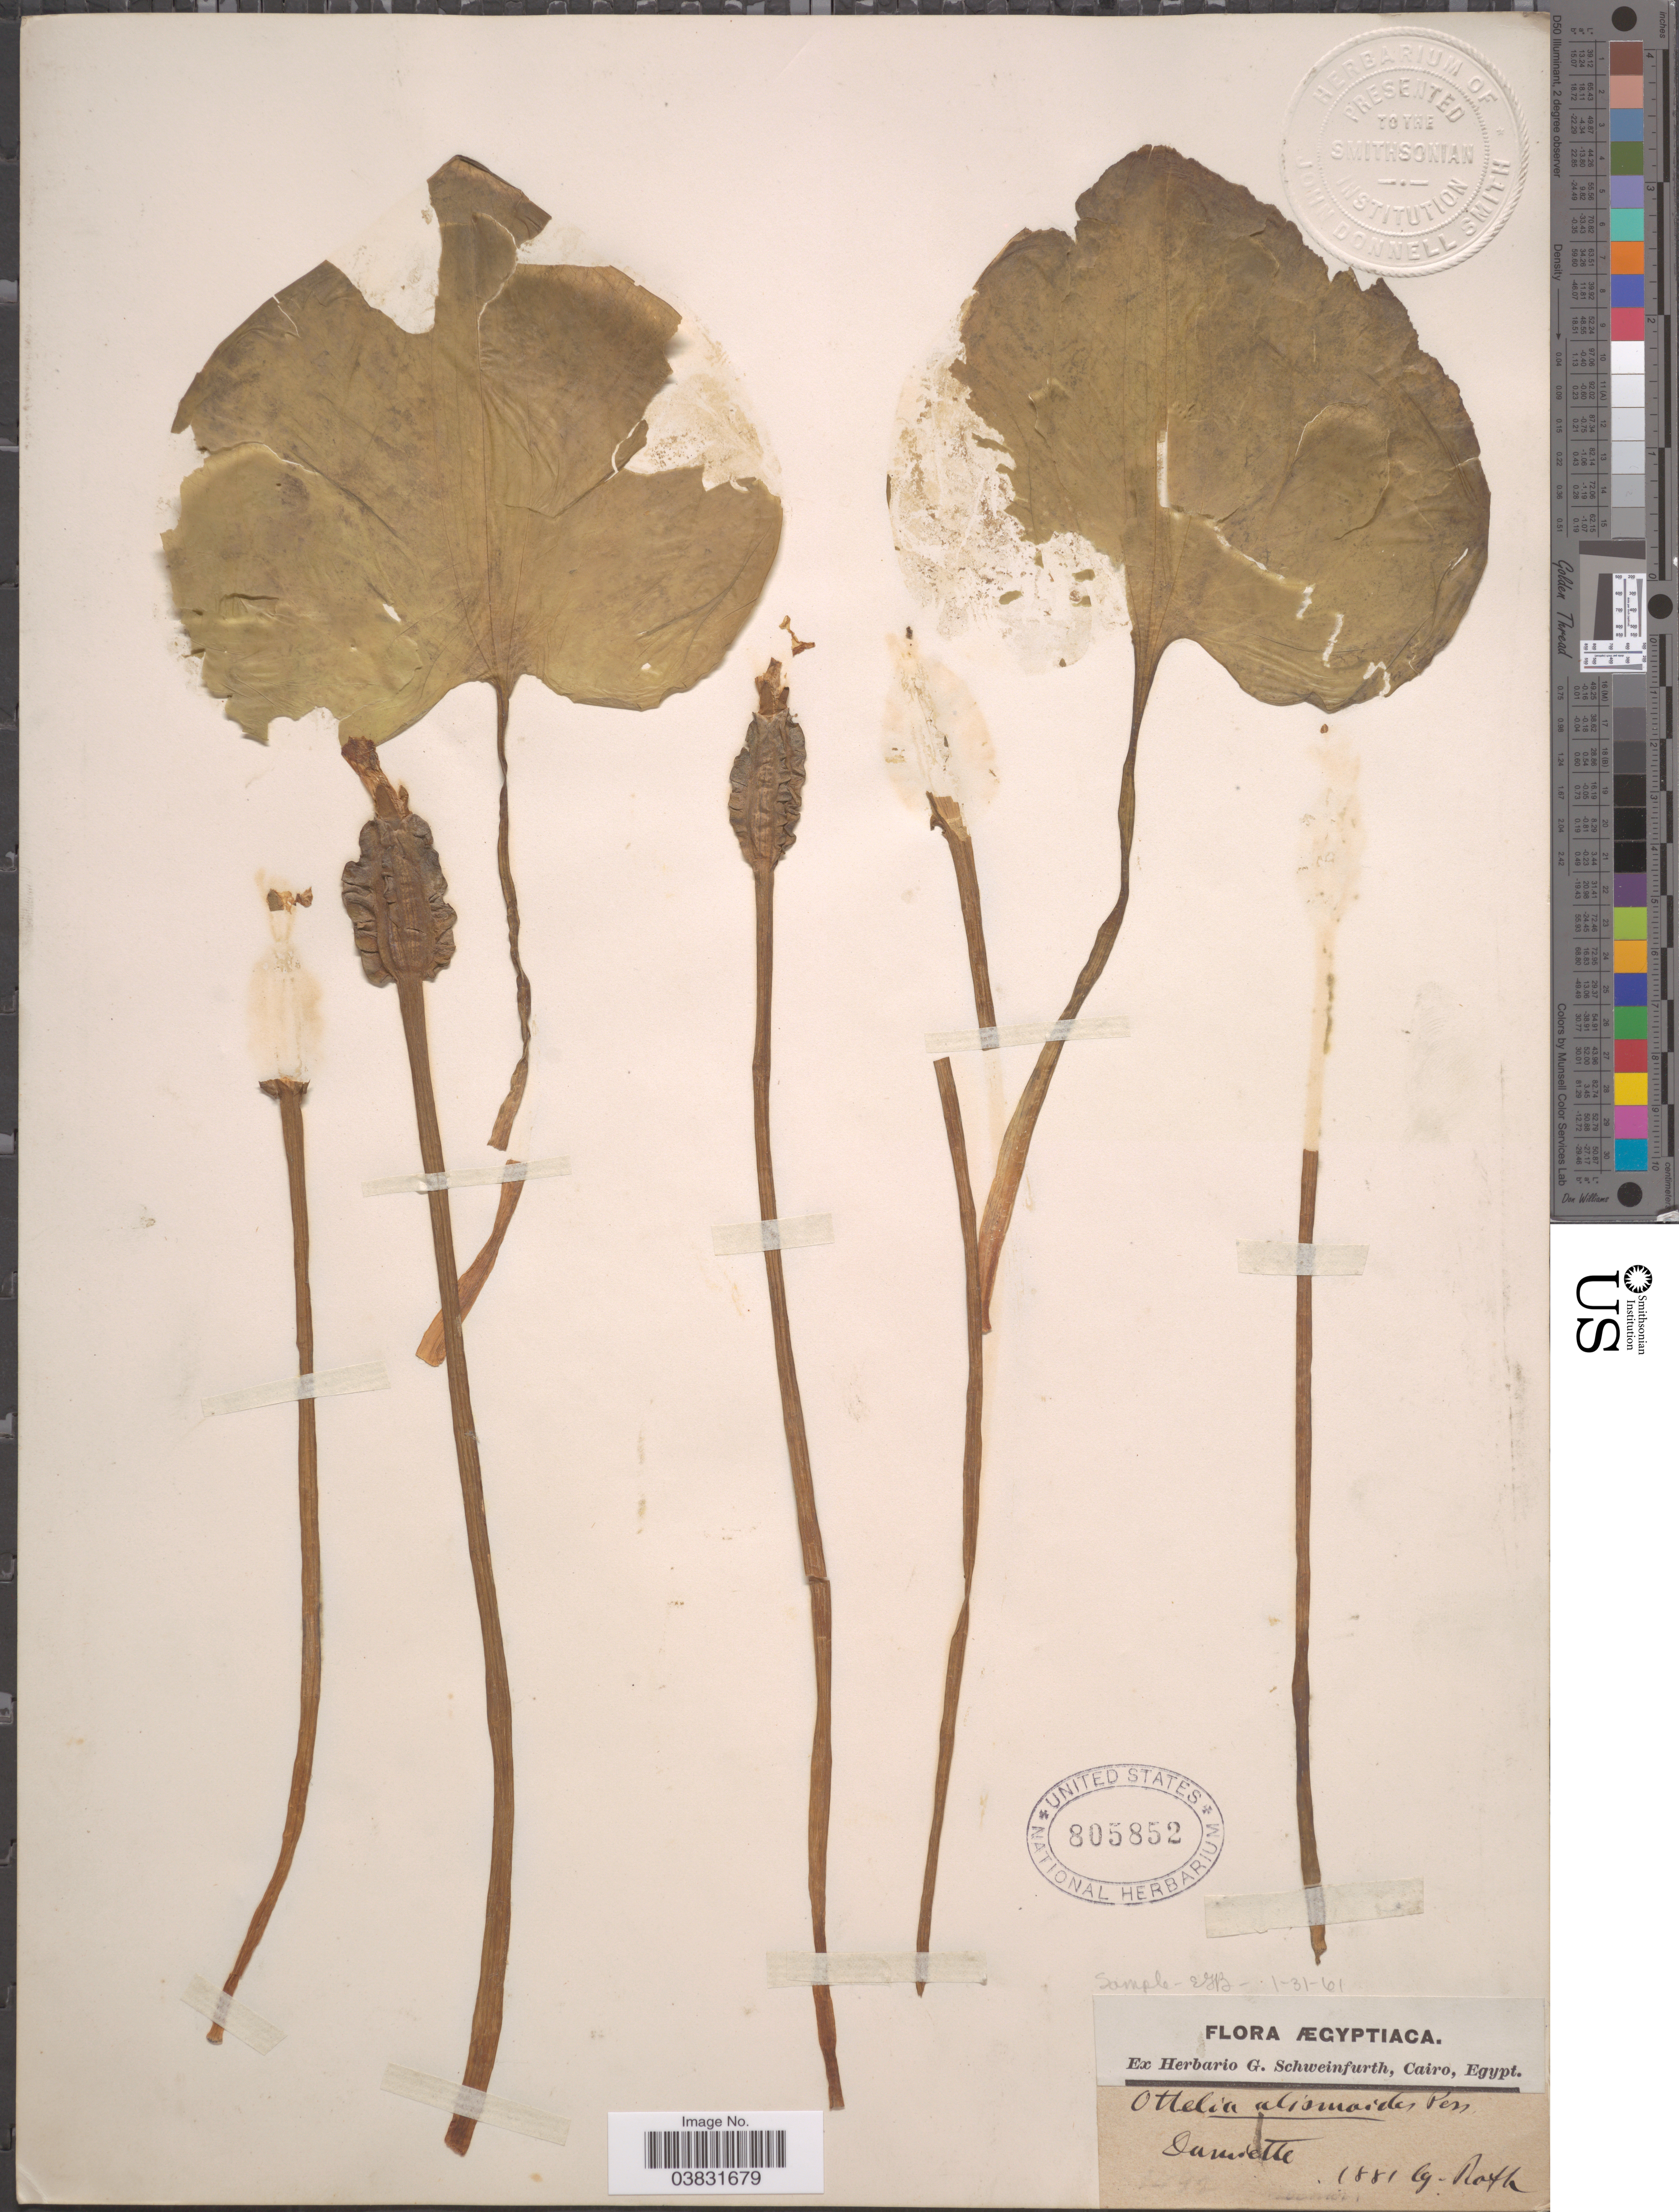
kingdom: Plantae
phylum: Tracheophyta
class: Liliopsida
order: Alismatales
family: Hydrocharitaceae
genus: Ottelia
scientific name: Ottelia alismoides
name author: Pers.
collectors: -- Roth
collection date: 1881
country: Egypt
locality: Damiette.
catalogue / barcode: US 805852